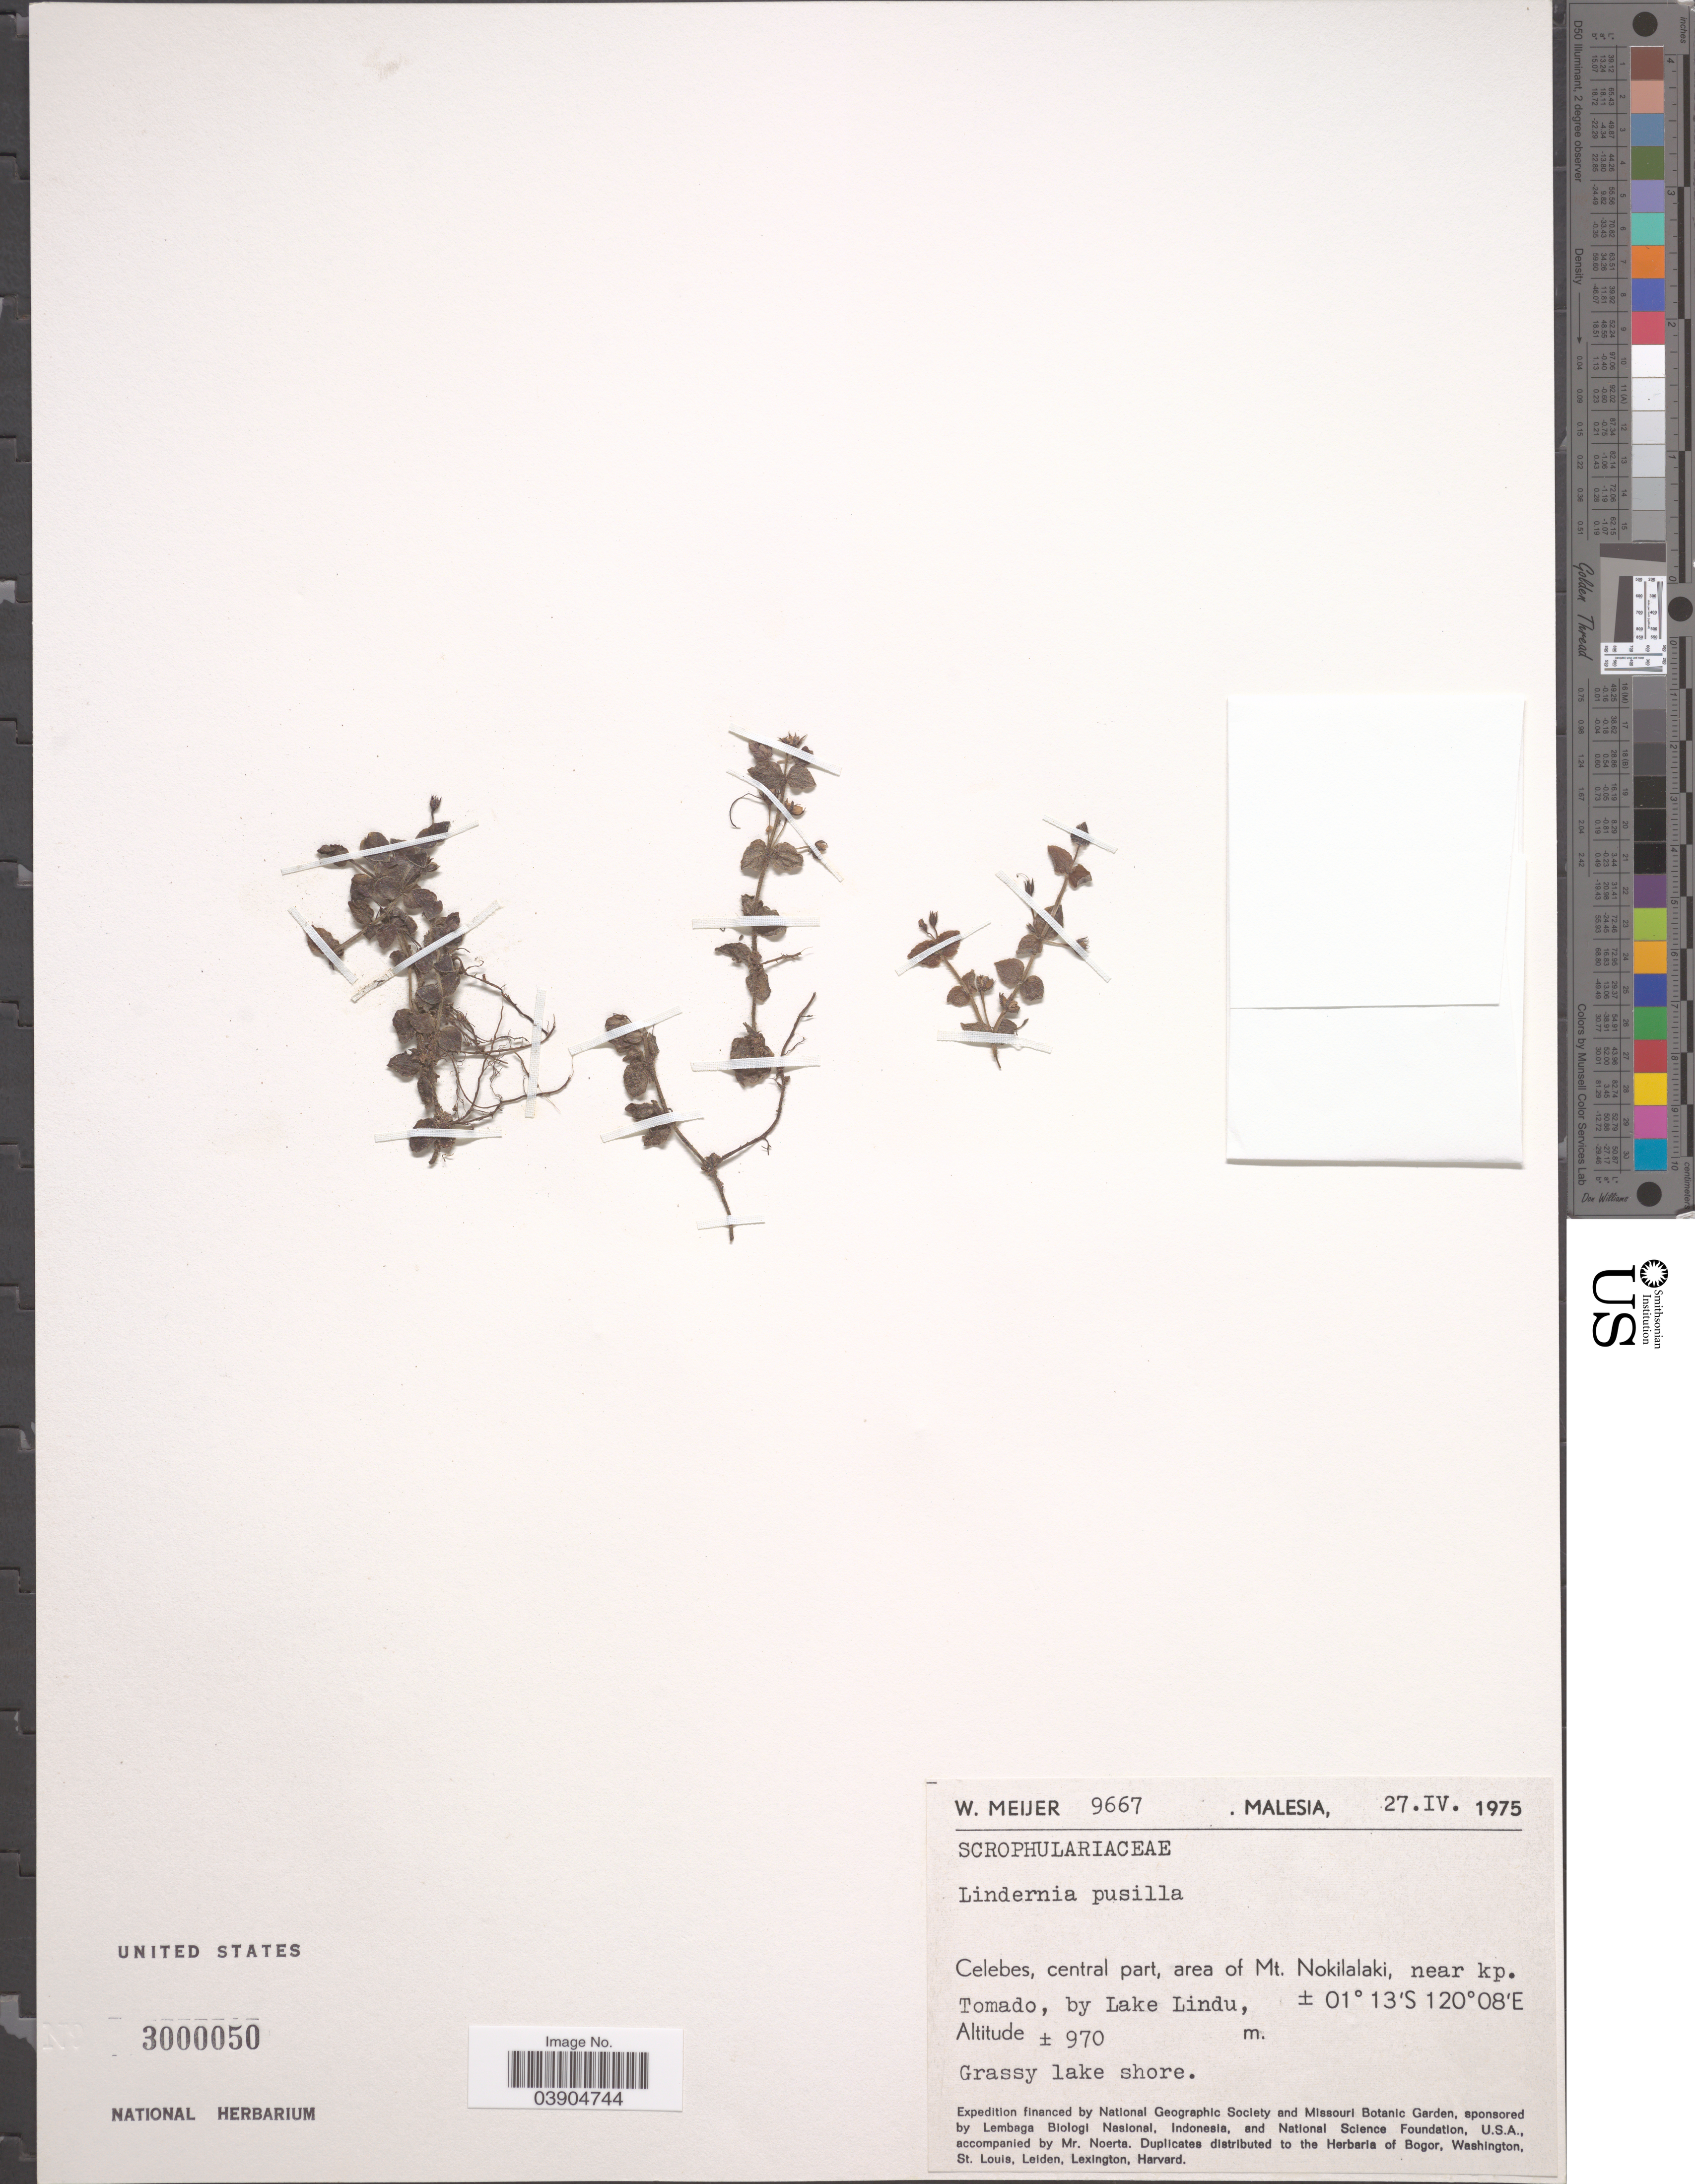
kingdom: Plantae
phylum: Tracheophyta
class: Magnoliopsida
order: Lamiales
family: Linderniaceae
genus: Lindernia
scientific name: Lindernia pusilla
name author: (Willd.) Bold.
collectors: W. Meijer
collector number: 9667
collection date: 1975-04-27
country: Malaysia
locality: Malesia. Celebes, central part, area of Mt. Nokilalaki, near kp. Tomado, by Lake Lindu.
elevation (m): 970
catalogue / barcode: US 3000050